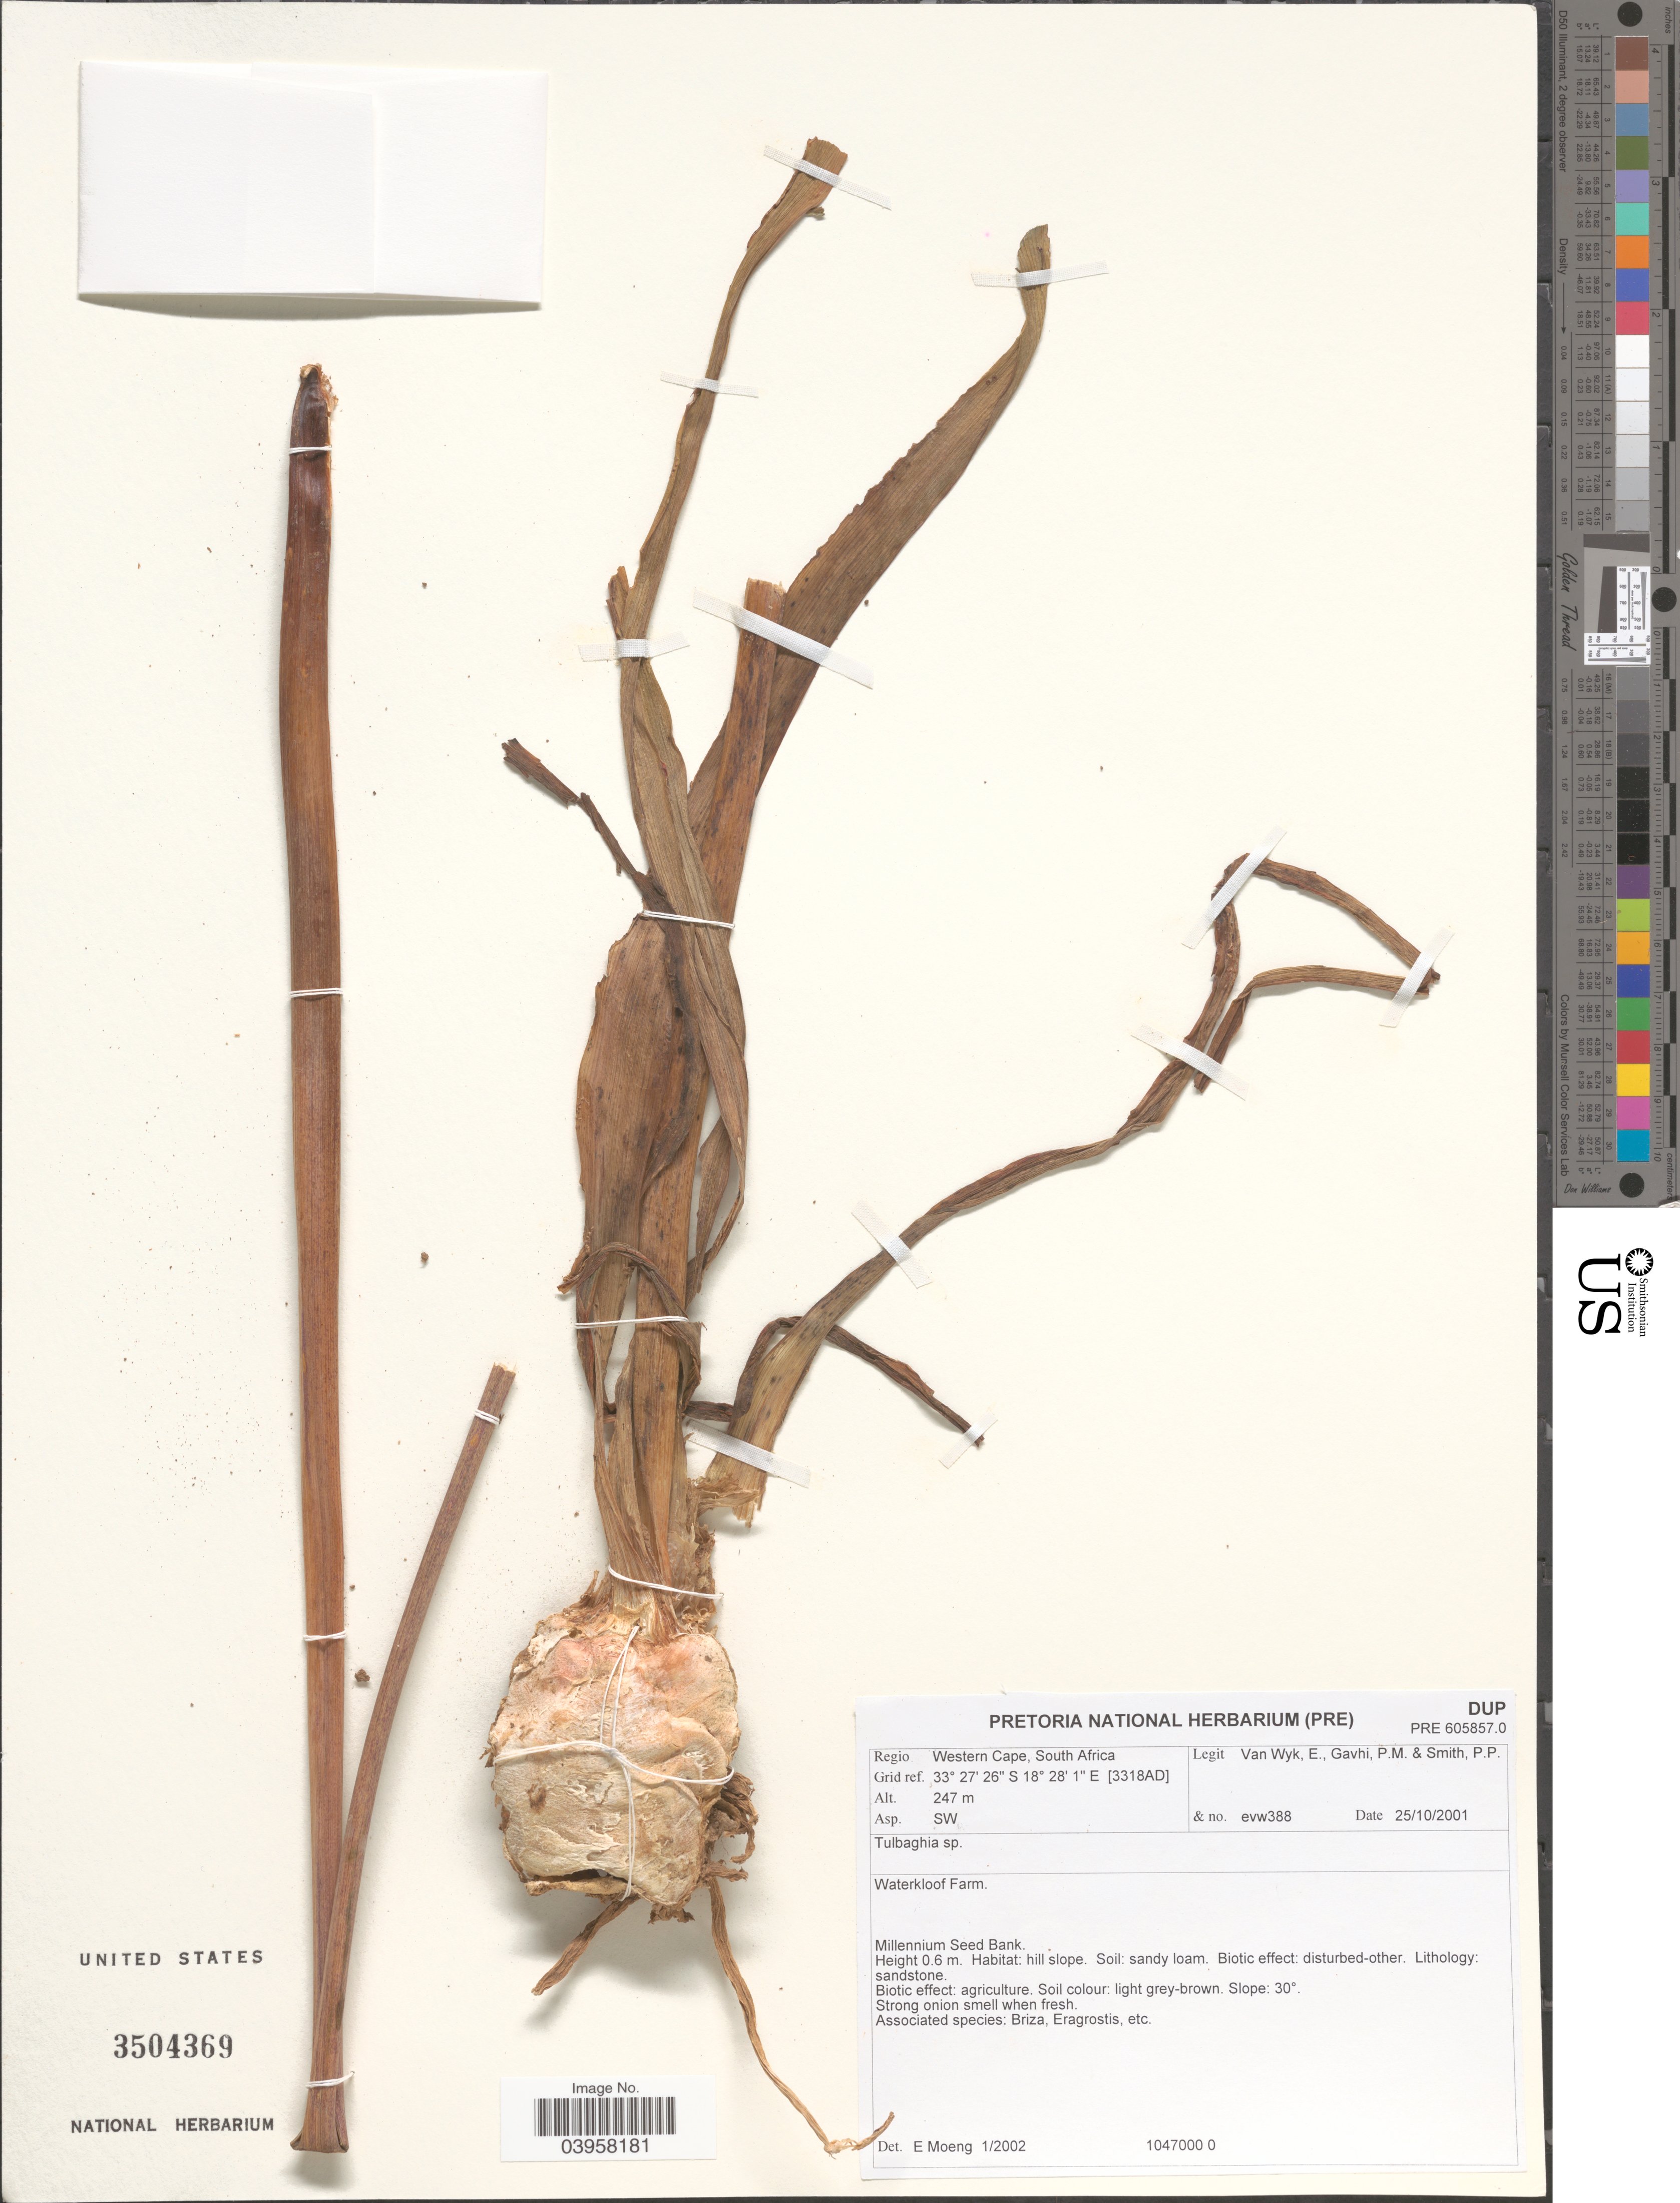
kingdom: Plantae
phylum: Tracheophyta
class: Liliopsida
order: Asparagales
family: Amaryllidaceae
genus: Tulbaghia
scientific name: Tulbaghia sp.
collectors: E. Van Wyk, P. Gavhi & P. Smith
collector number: evw388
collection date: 2001-10-25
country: South Africa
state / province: Western Cape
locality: Regio Western Cape, South Africa. Grid ref. [3318AD]. Asp. SW. Waterkloof Farm. Millennium Seed Bank.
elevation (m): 247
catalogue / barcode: US 3504369